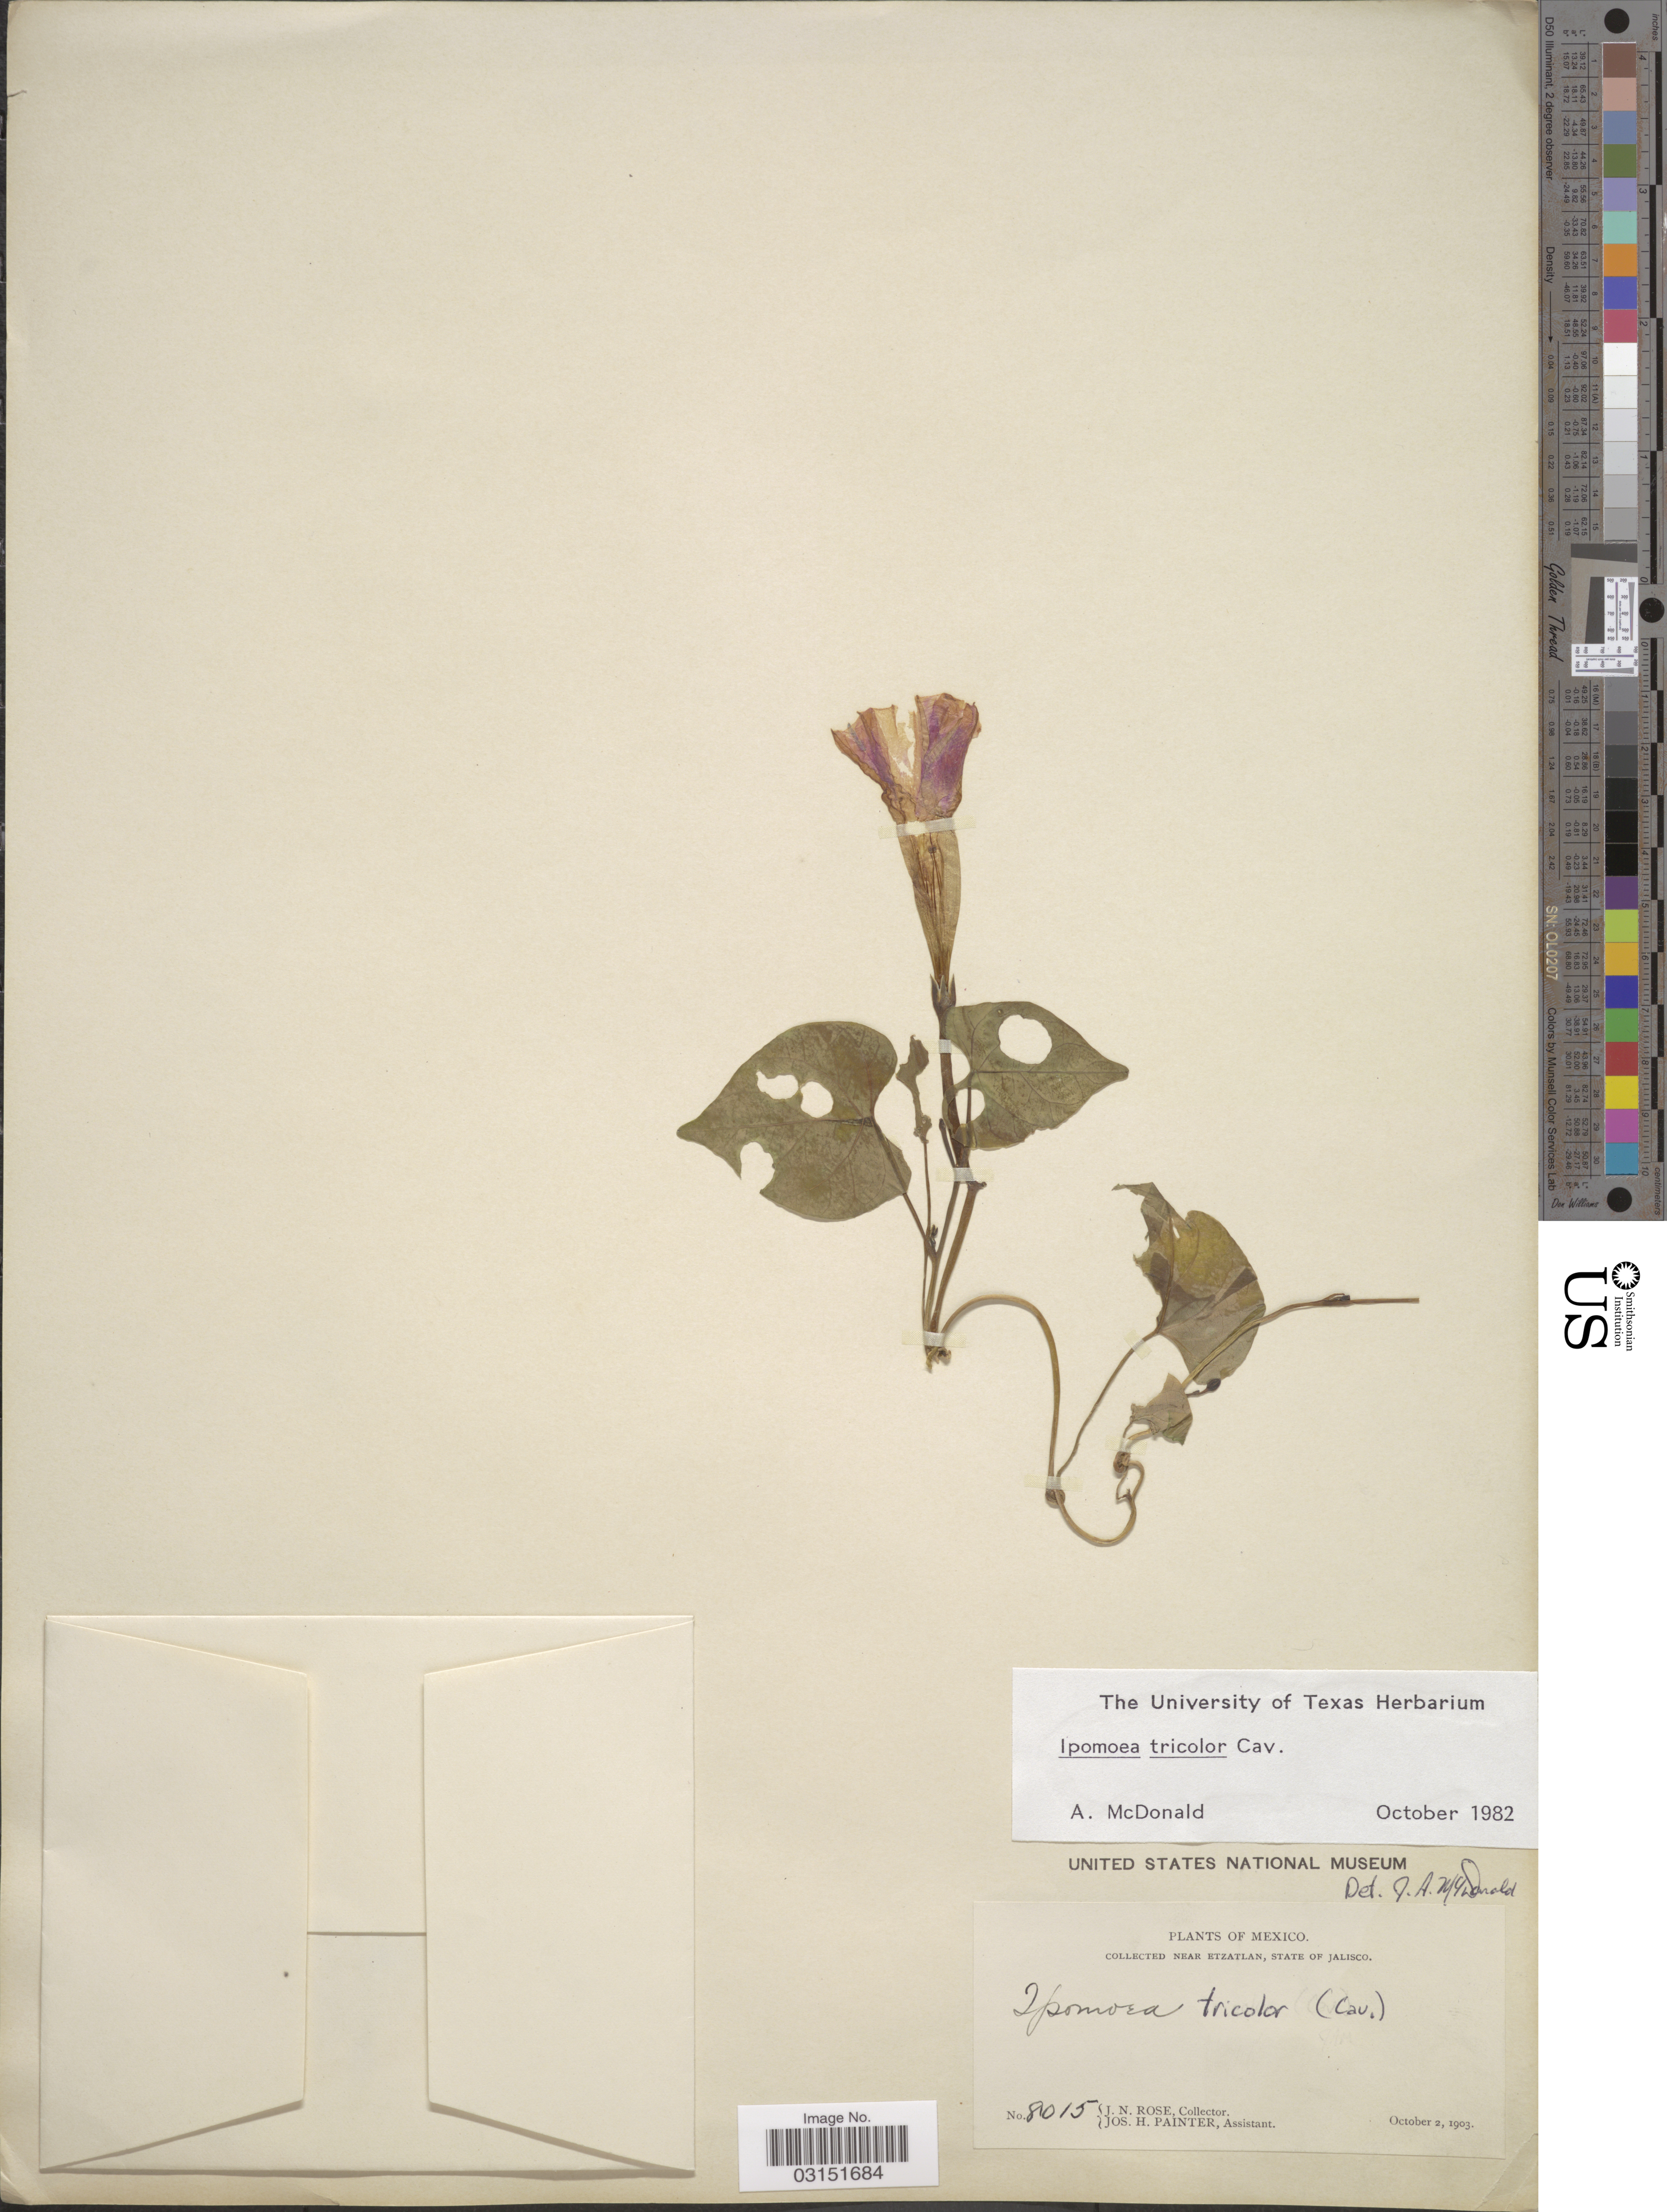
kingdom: Plantae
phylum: Tracheophyta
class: Magnoliopsida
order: Solanales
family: Convolvulaceae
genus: Ipomoea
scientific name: Ipomoea tricolor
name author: Cav.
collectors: J. N. Rose & J. H. Painter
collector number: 8015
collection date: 1903-10-02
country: Mexico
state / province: Jalisco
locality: Near Etzatlan.